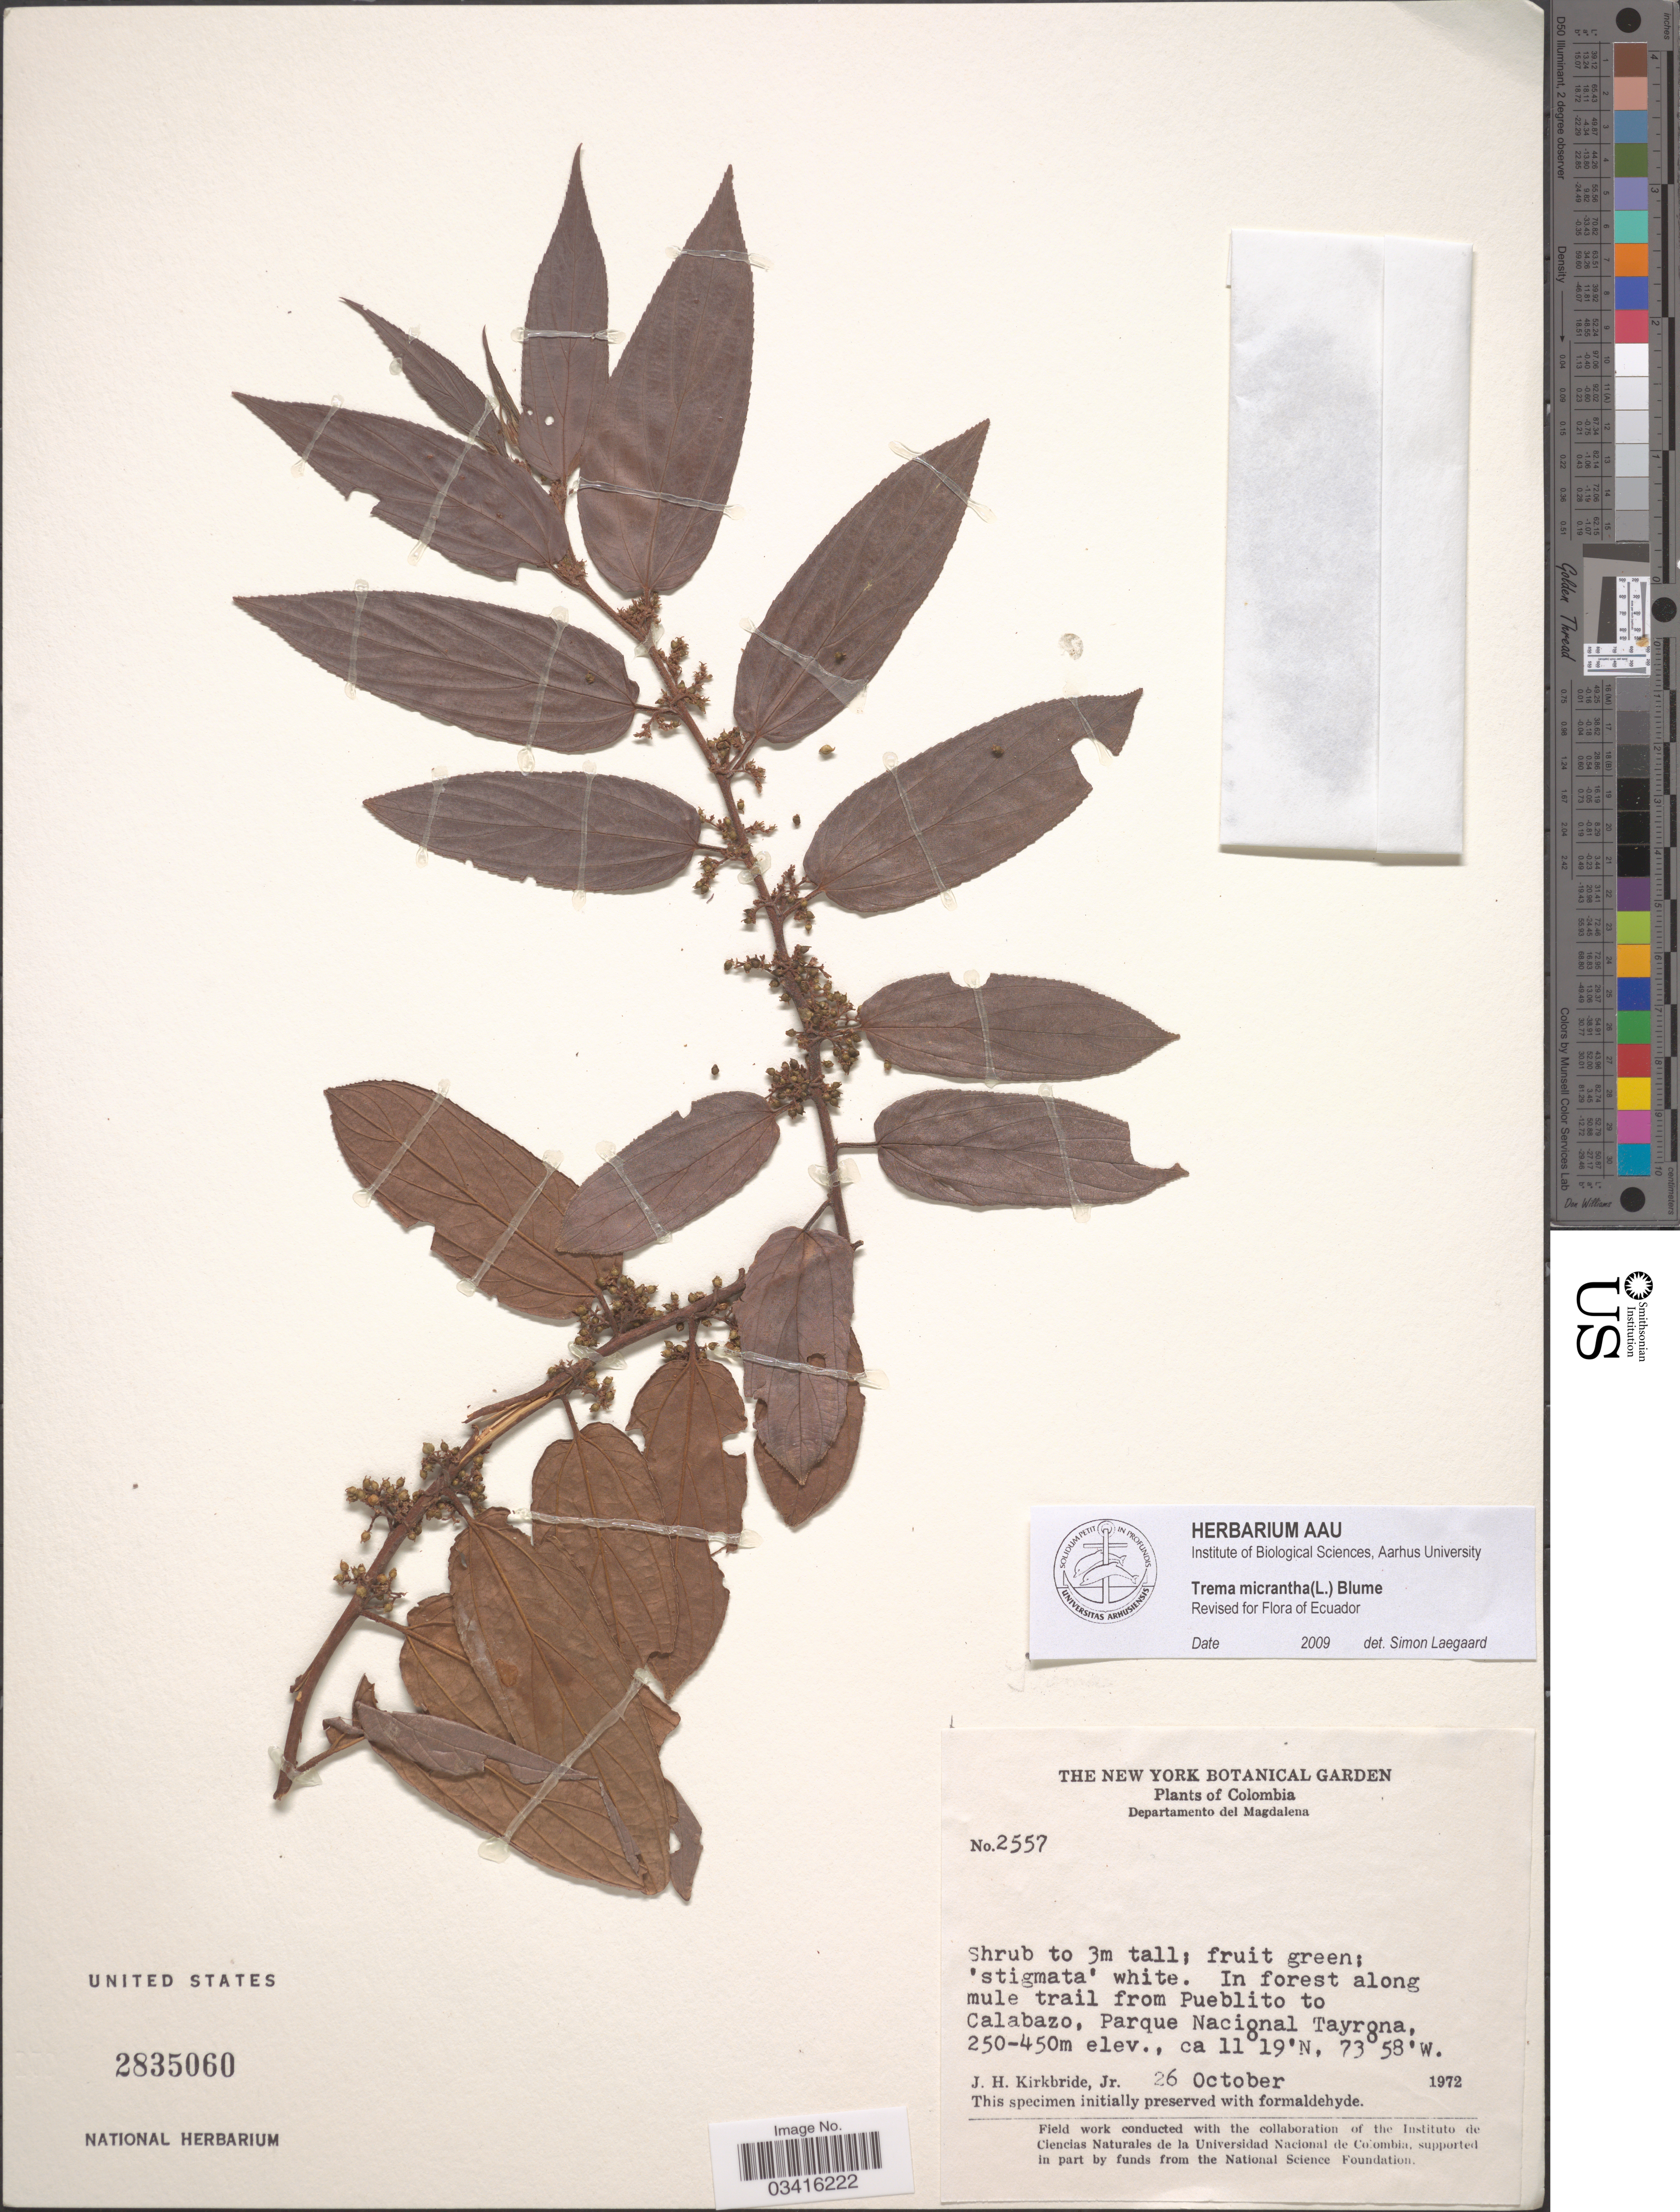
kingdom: Plantae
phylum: Tracheophyta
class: Magnoliopsida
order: Rosales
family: Cannabaceae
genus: Trema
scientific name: Trema micranthum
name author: (L.) Blume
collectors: J. H. Kirkbride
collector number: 2557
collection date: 1972-10-26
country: Colombia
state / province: Magdalena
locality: Departamento del Magdalena. In forest along mule trail from Pueblito to Calabazo, Parque Nacional Tayrona.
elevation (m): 250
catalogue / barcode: US 2835060